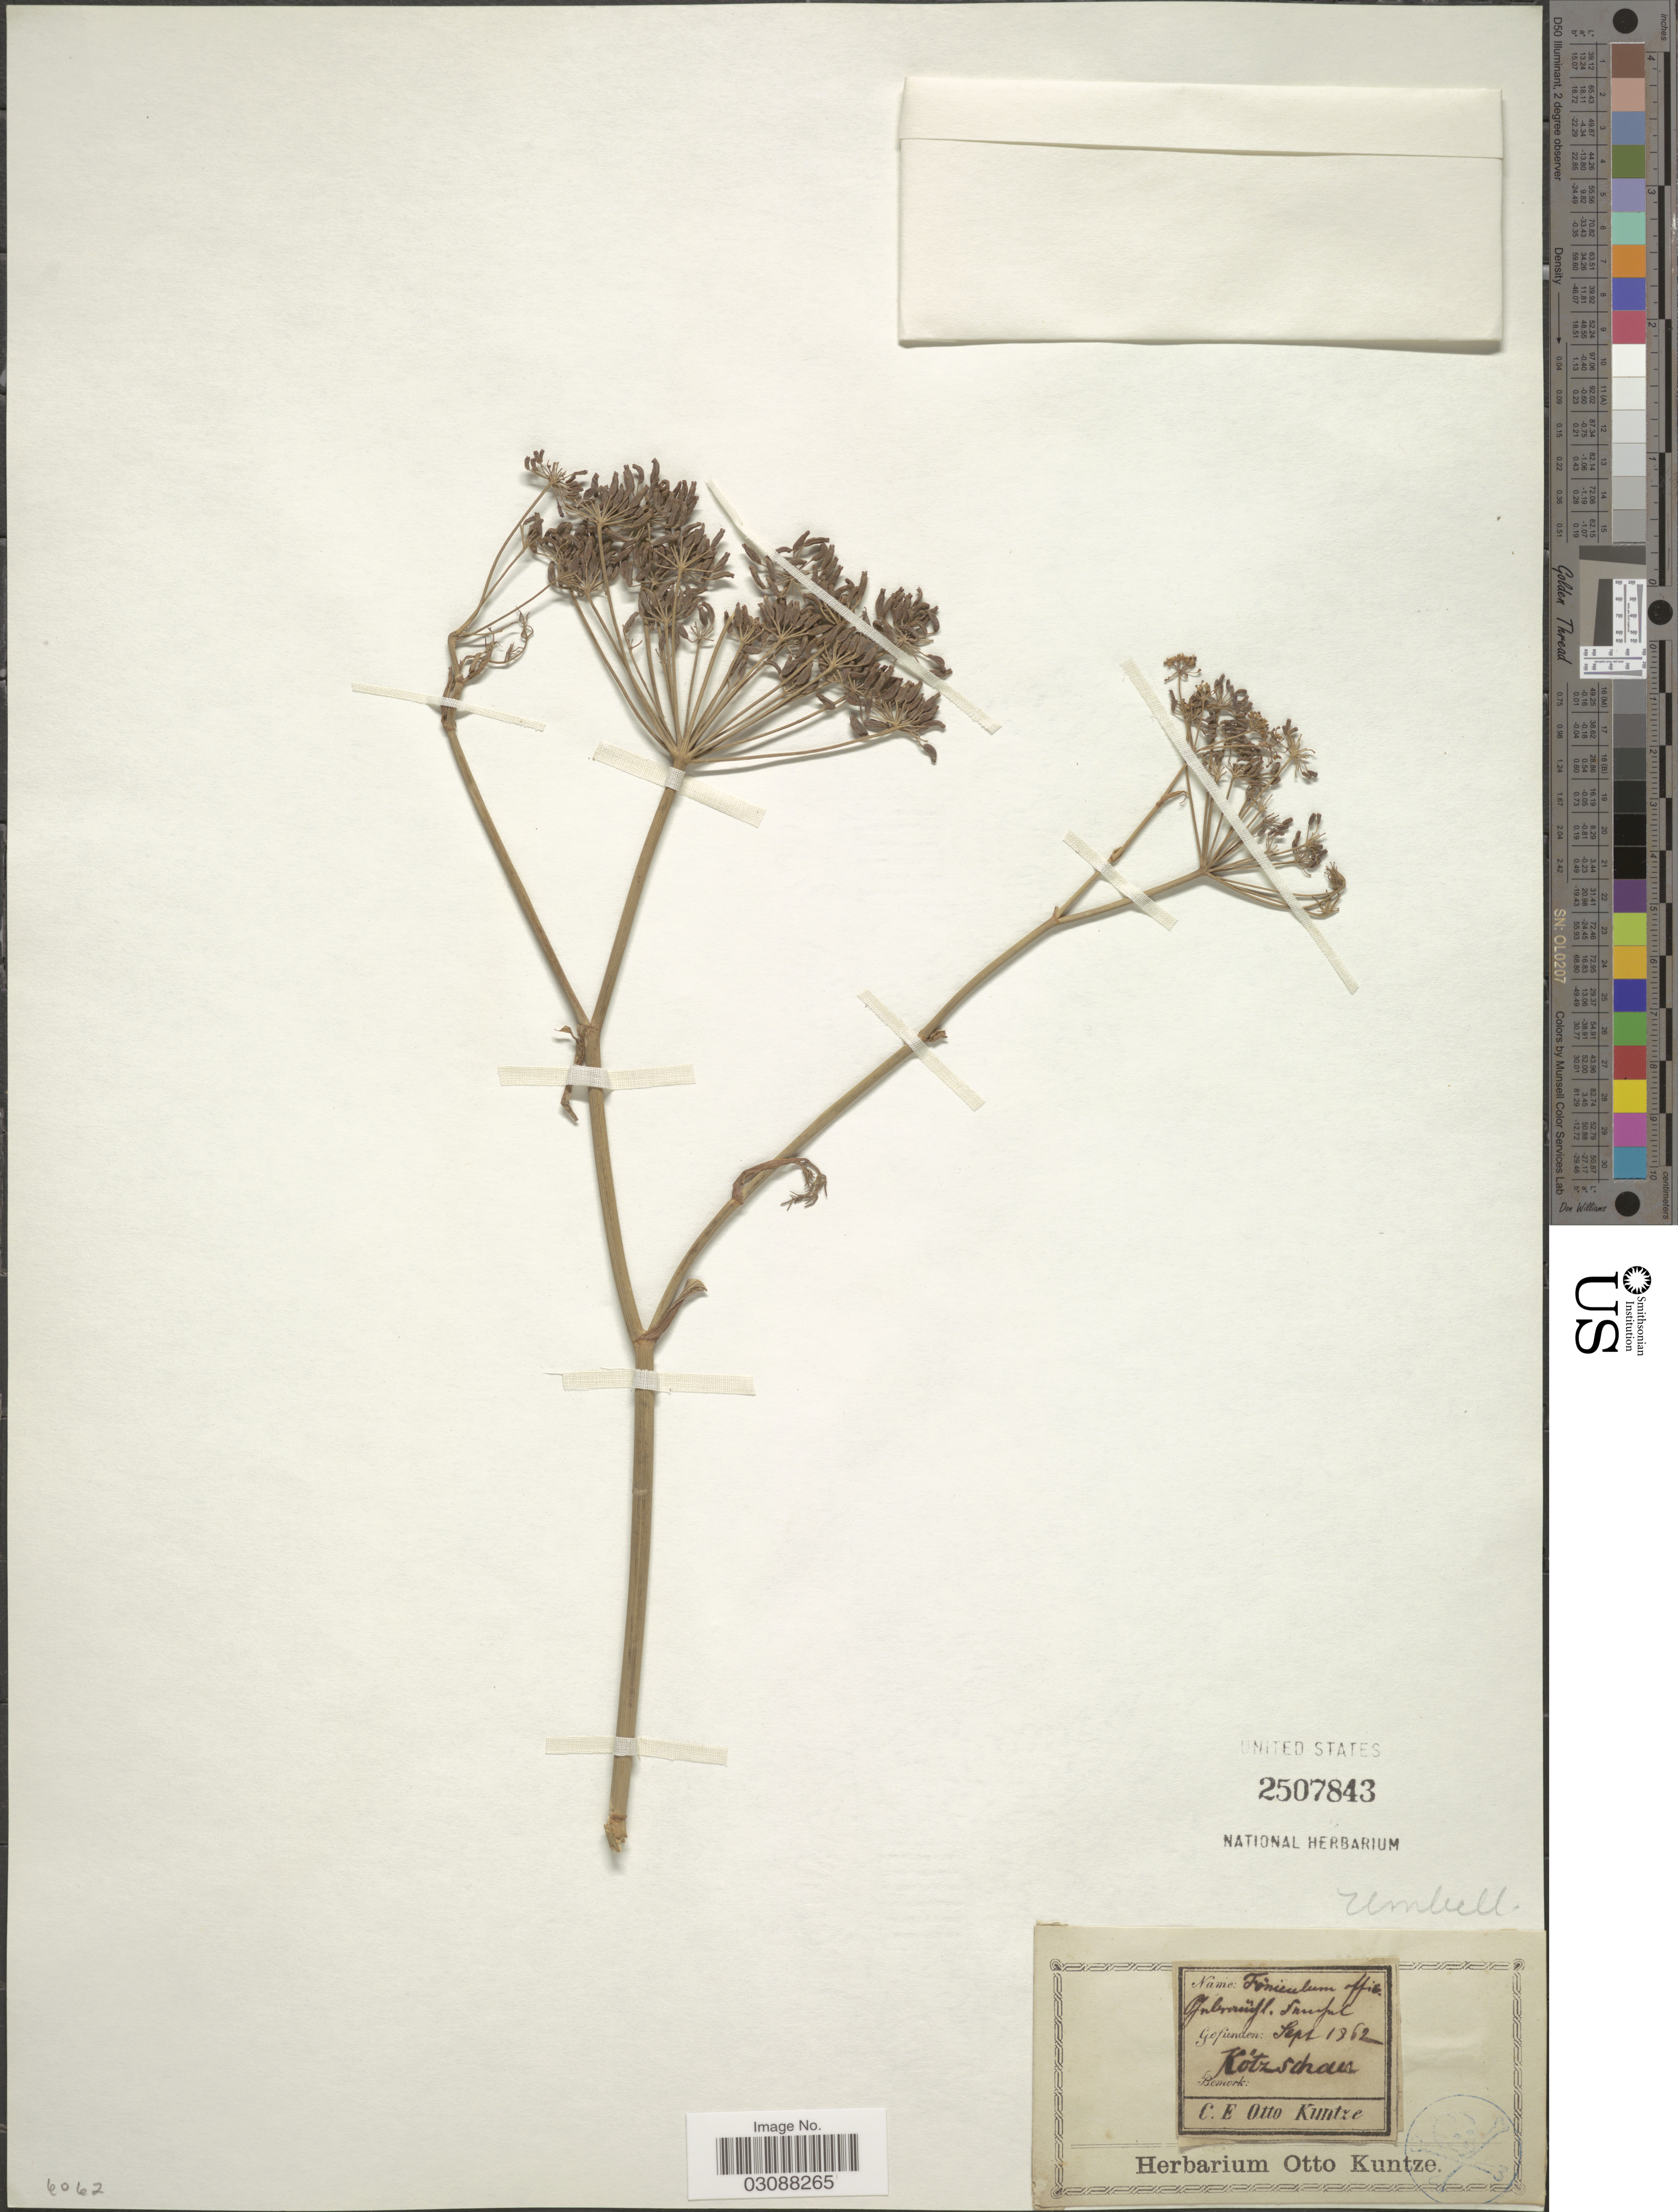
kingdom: Plantae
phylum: Tracheophyta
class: Magnoliopsida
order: Apiales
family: Apiaceae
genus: Foeniculum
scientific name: Foeniculum vulgare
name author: Mill.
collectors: C.E.O. Kuntze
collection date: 1862-09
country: Germany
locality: Kötzschau.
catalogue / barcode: US 2507843